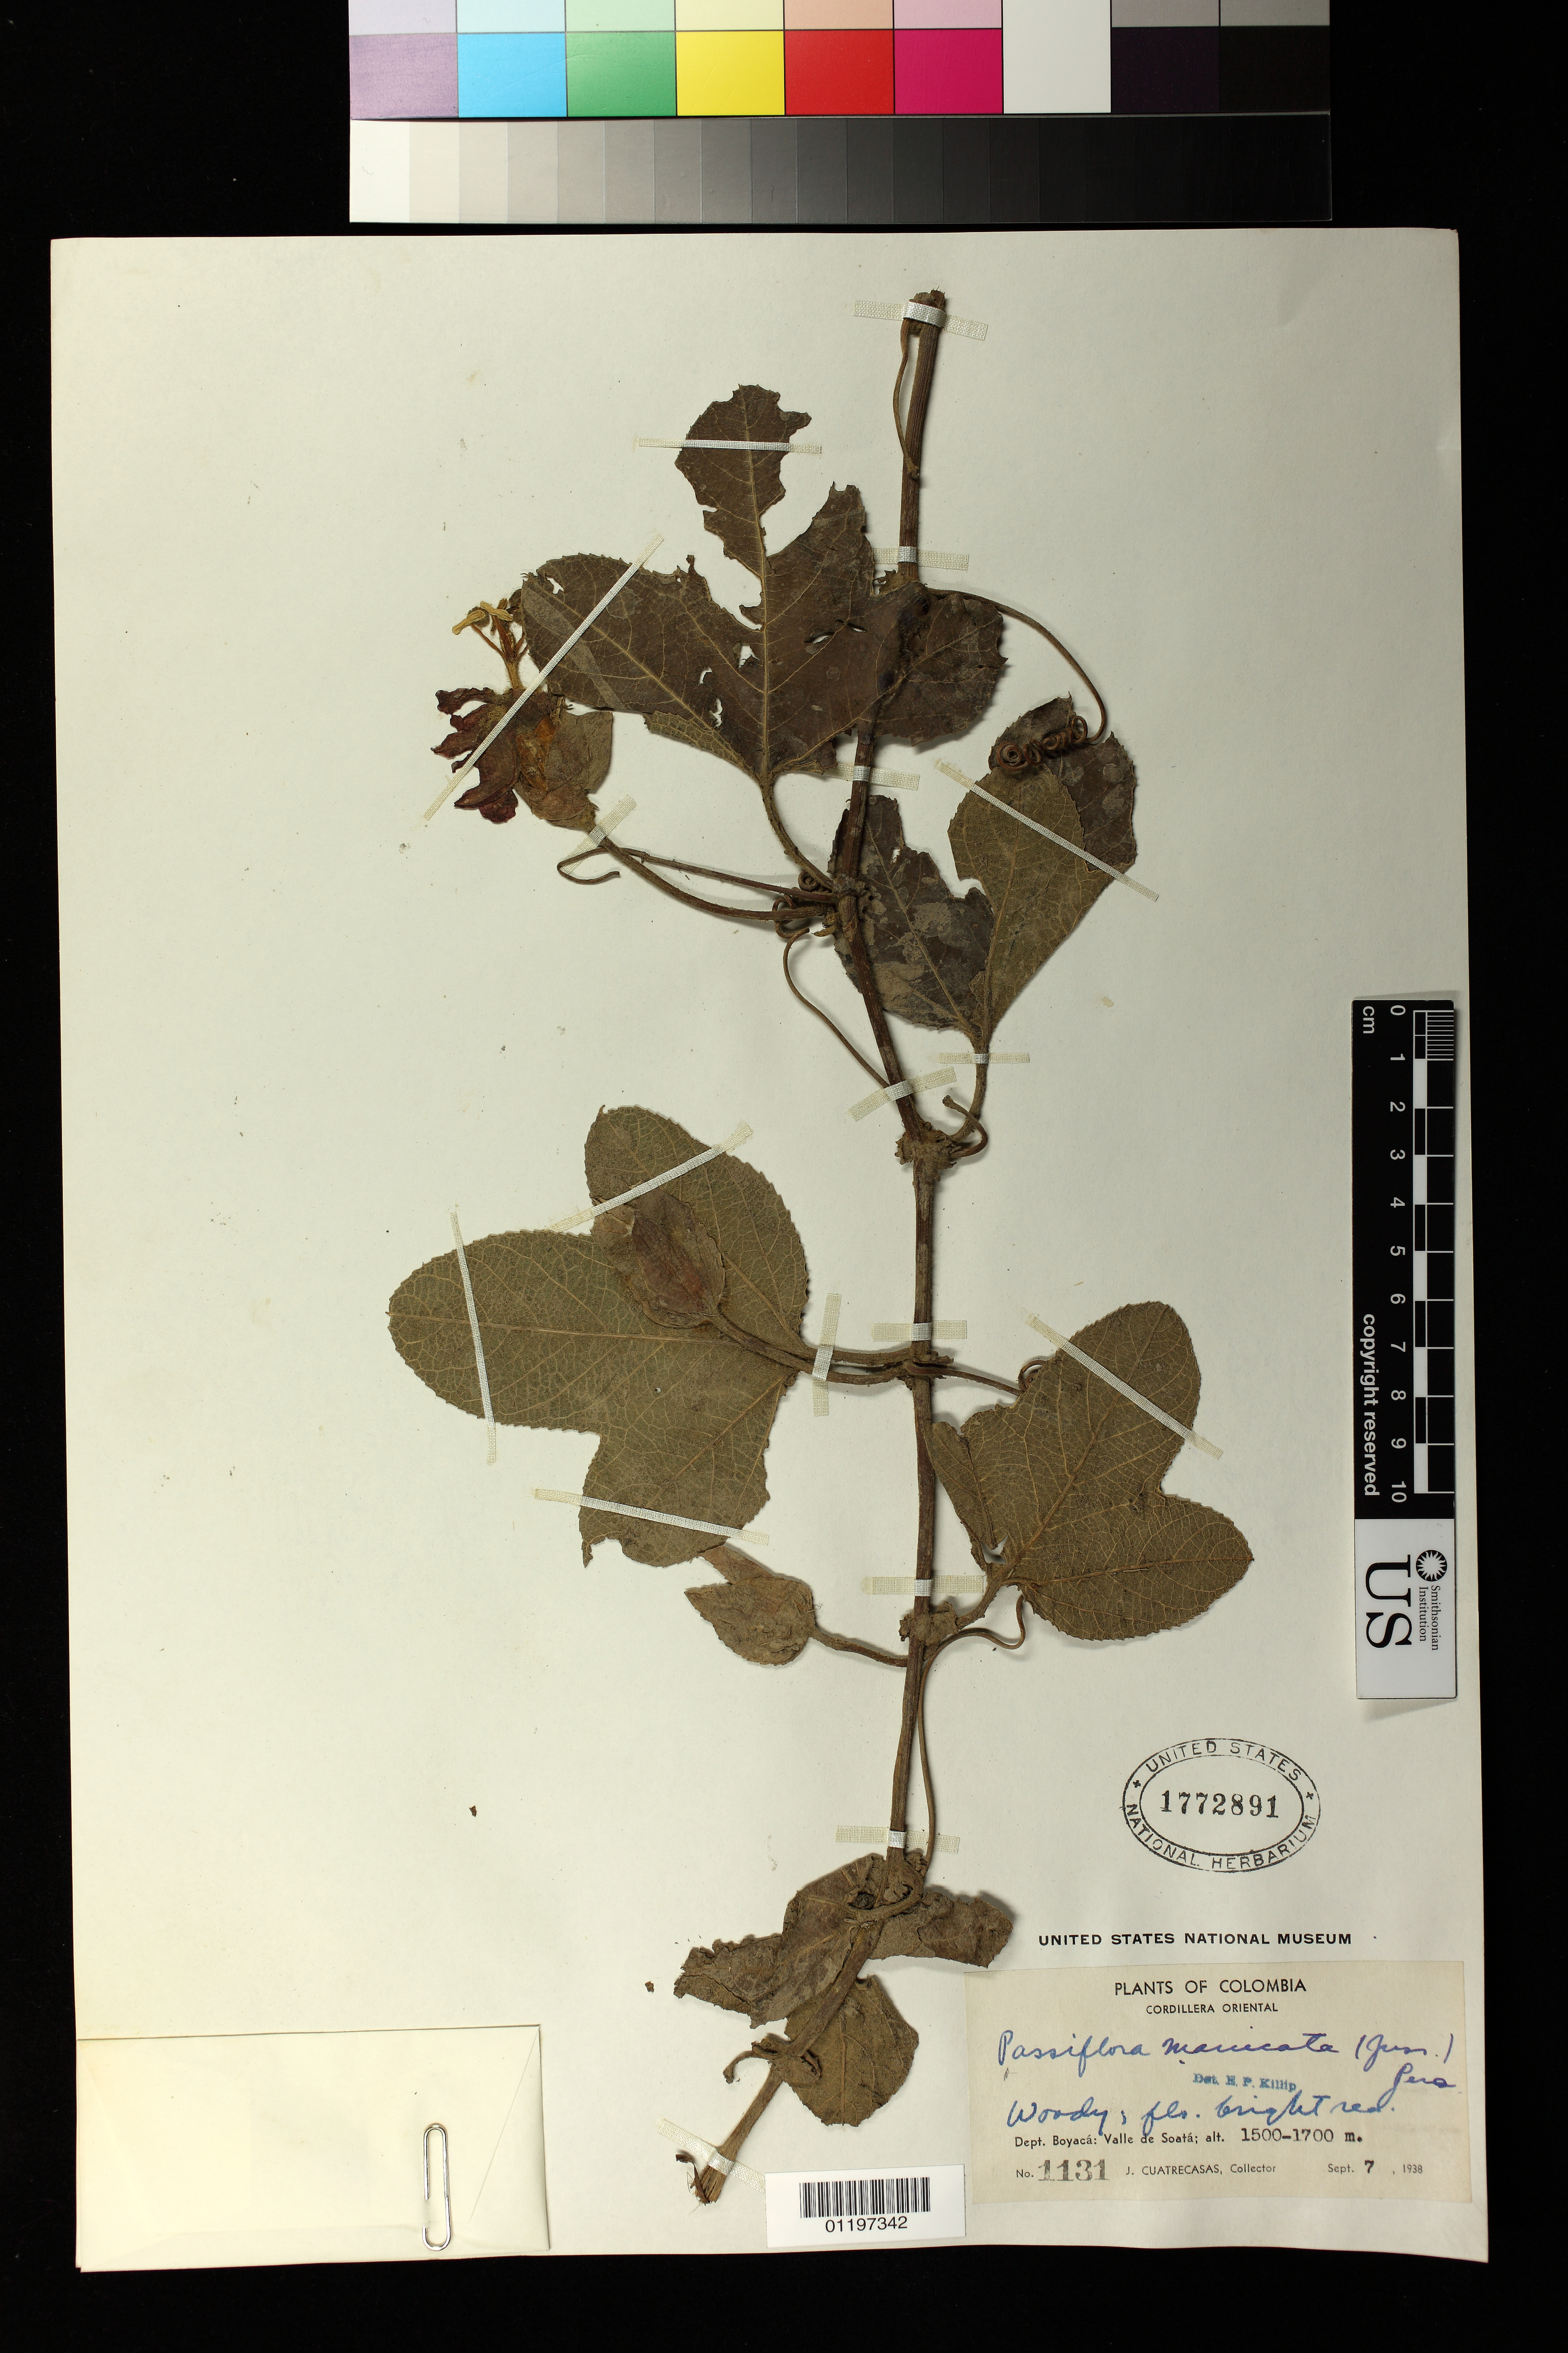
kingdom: Plantae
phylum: Tracheophyta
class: Magnoliopsida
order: Malpighiales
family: Passifloraceae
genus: Passiflora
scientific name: Passiflora manicata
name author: (Juss.) Pers.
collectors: J. Cuatrecasas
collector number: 1131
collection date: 1938-09-07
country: Colombia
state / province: Boyacá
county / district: Soatá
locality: Valle de Soatá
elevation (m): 1500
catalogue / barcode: US 1772891